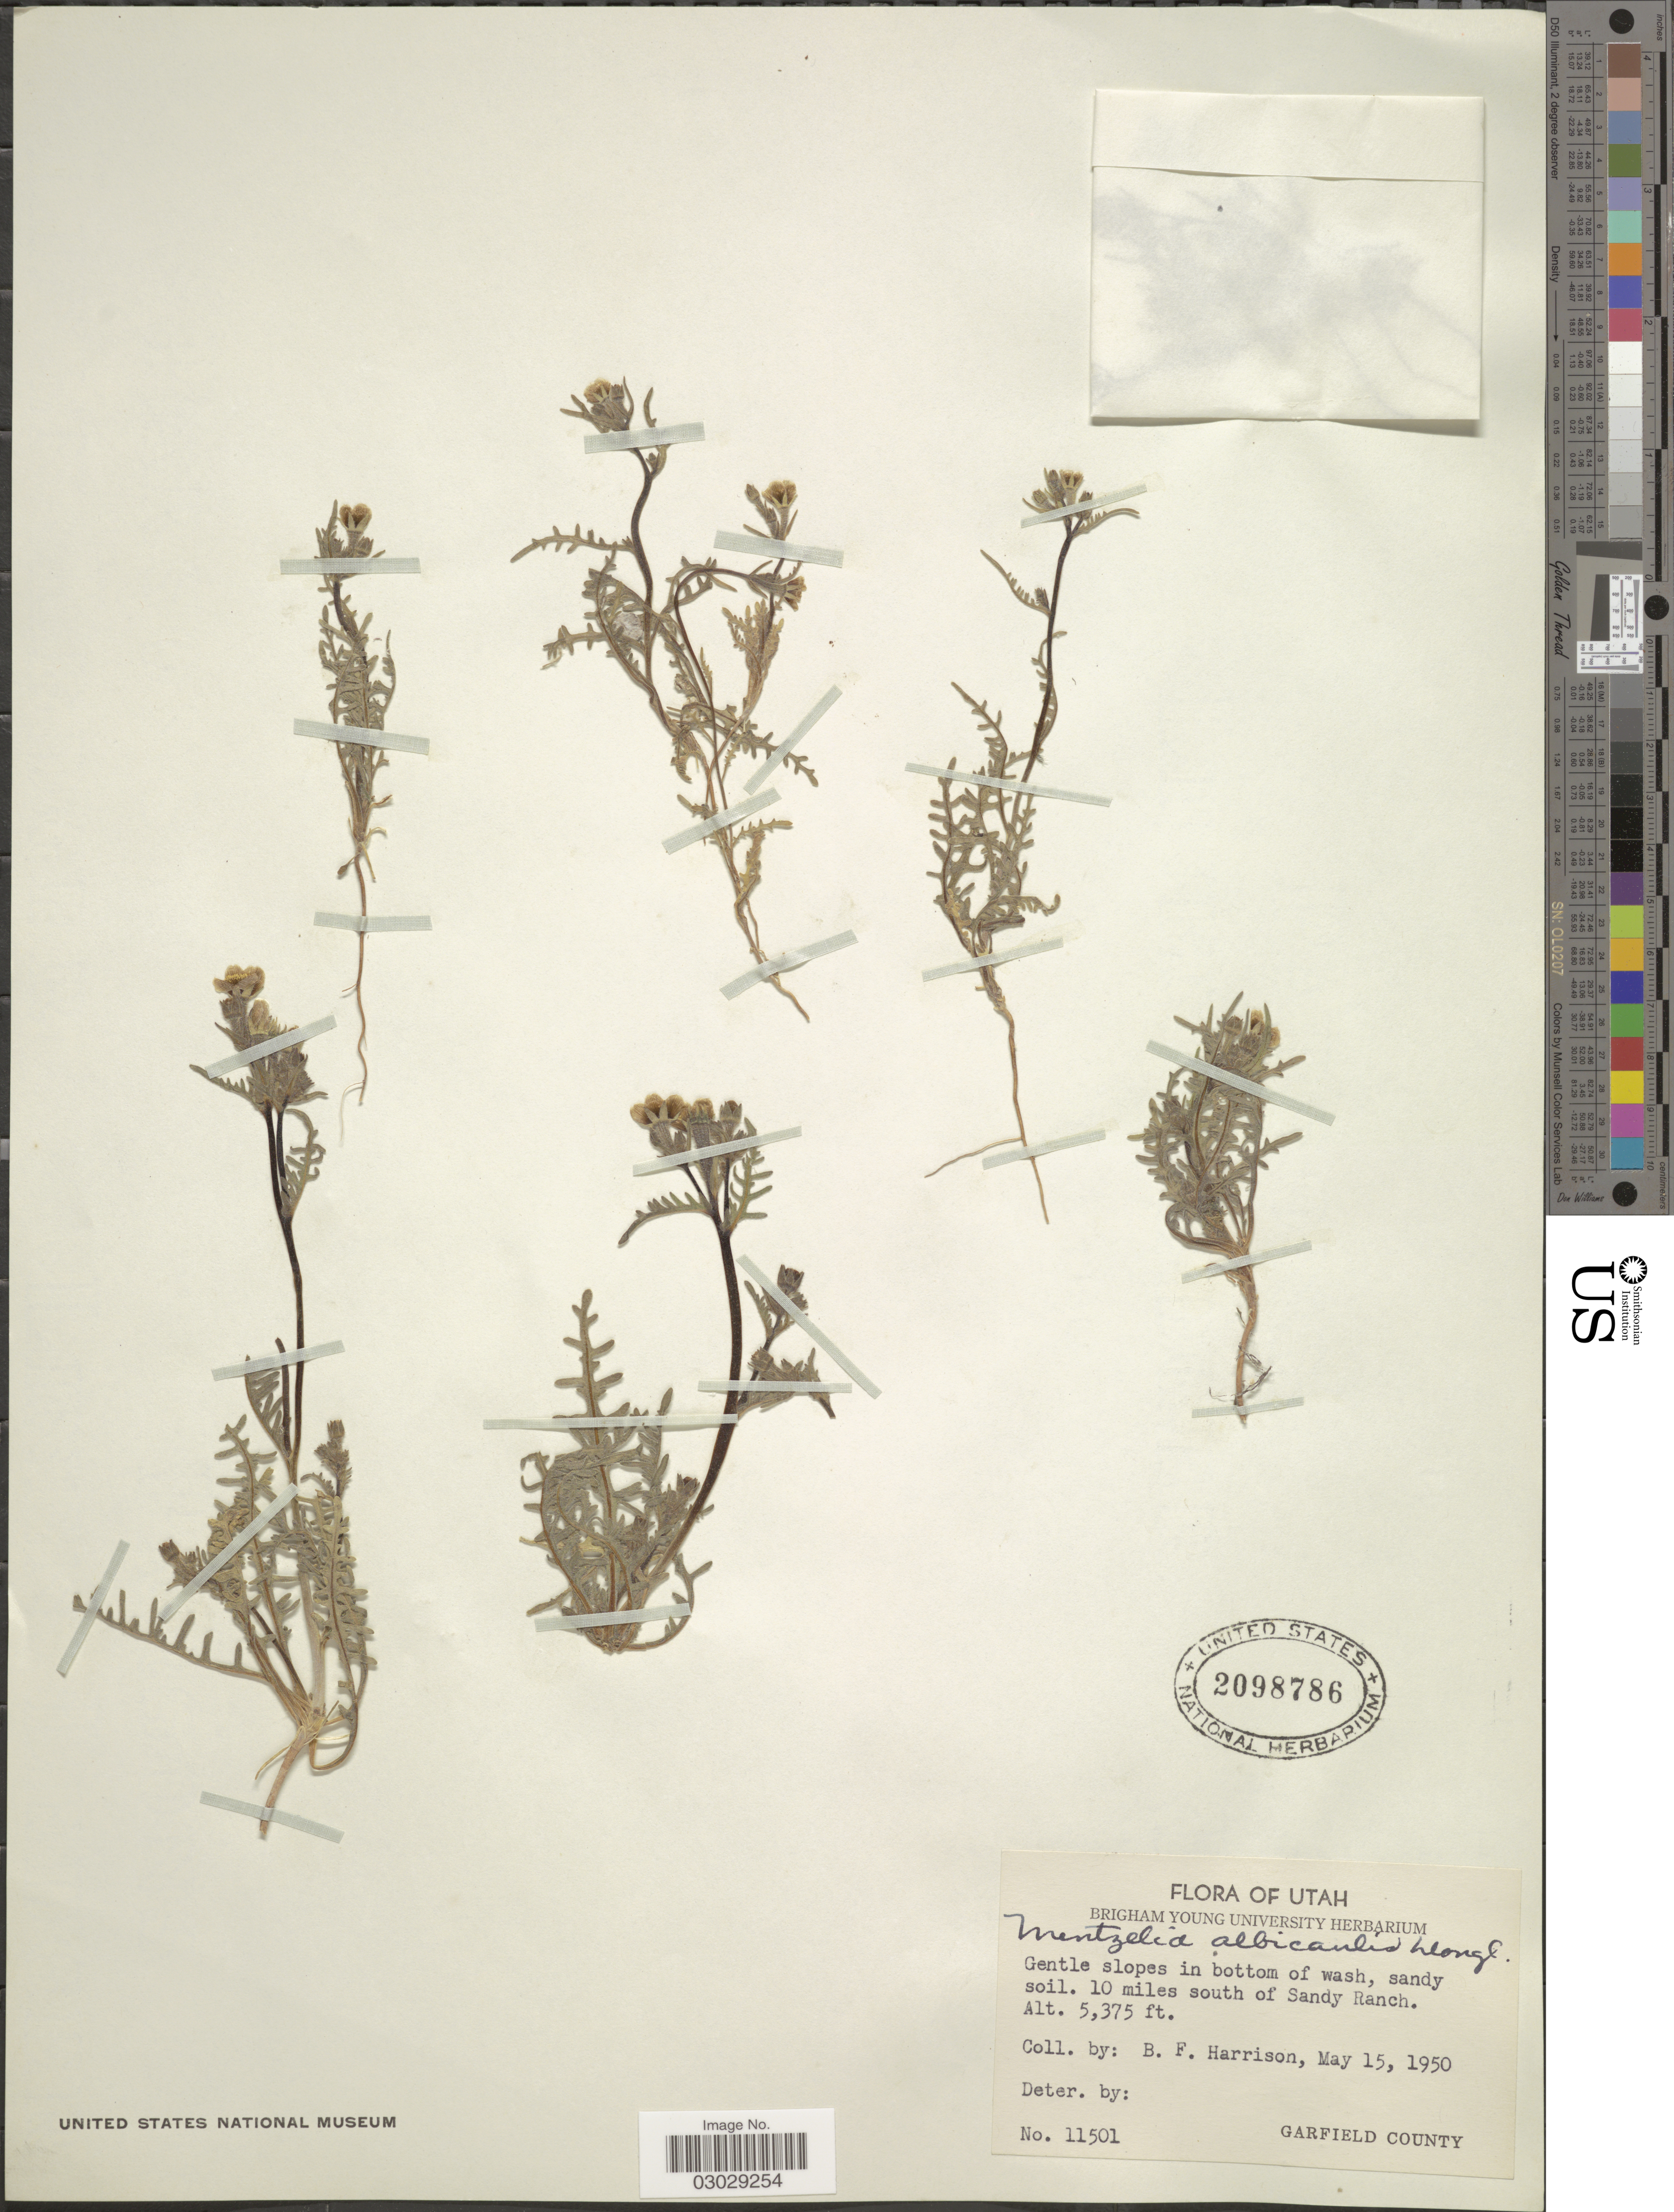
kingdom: Plantae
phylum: Tracheophyta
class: Magnoliopsida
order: Cornales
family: Loasaceae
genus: Mentzelia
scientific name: Mentzelia albicaulis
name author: (Douglas ex Hook.) Douglas ex Torr. & A. Gray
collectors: B. F. Harrison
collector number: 11501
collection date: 1950-05-15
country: United States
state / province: Utah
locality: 10 miles south of Sandy Ranch.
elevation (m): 1638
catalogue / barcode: US 2098786